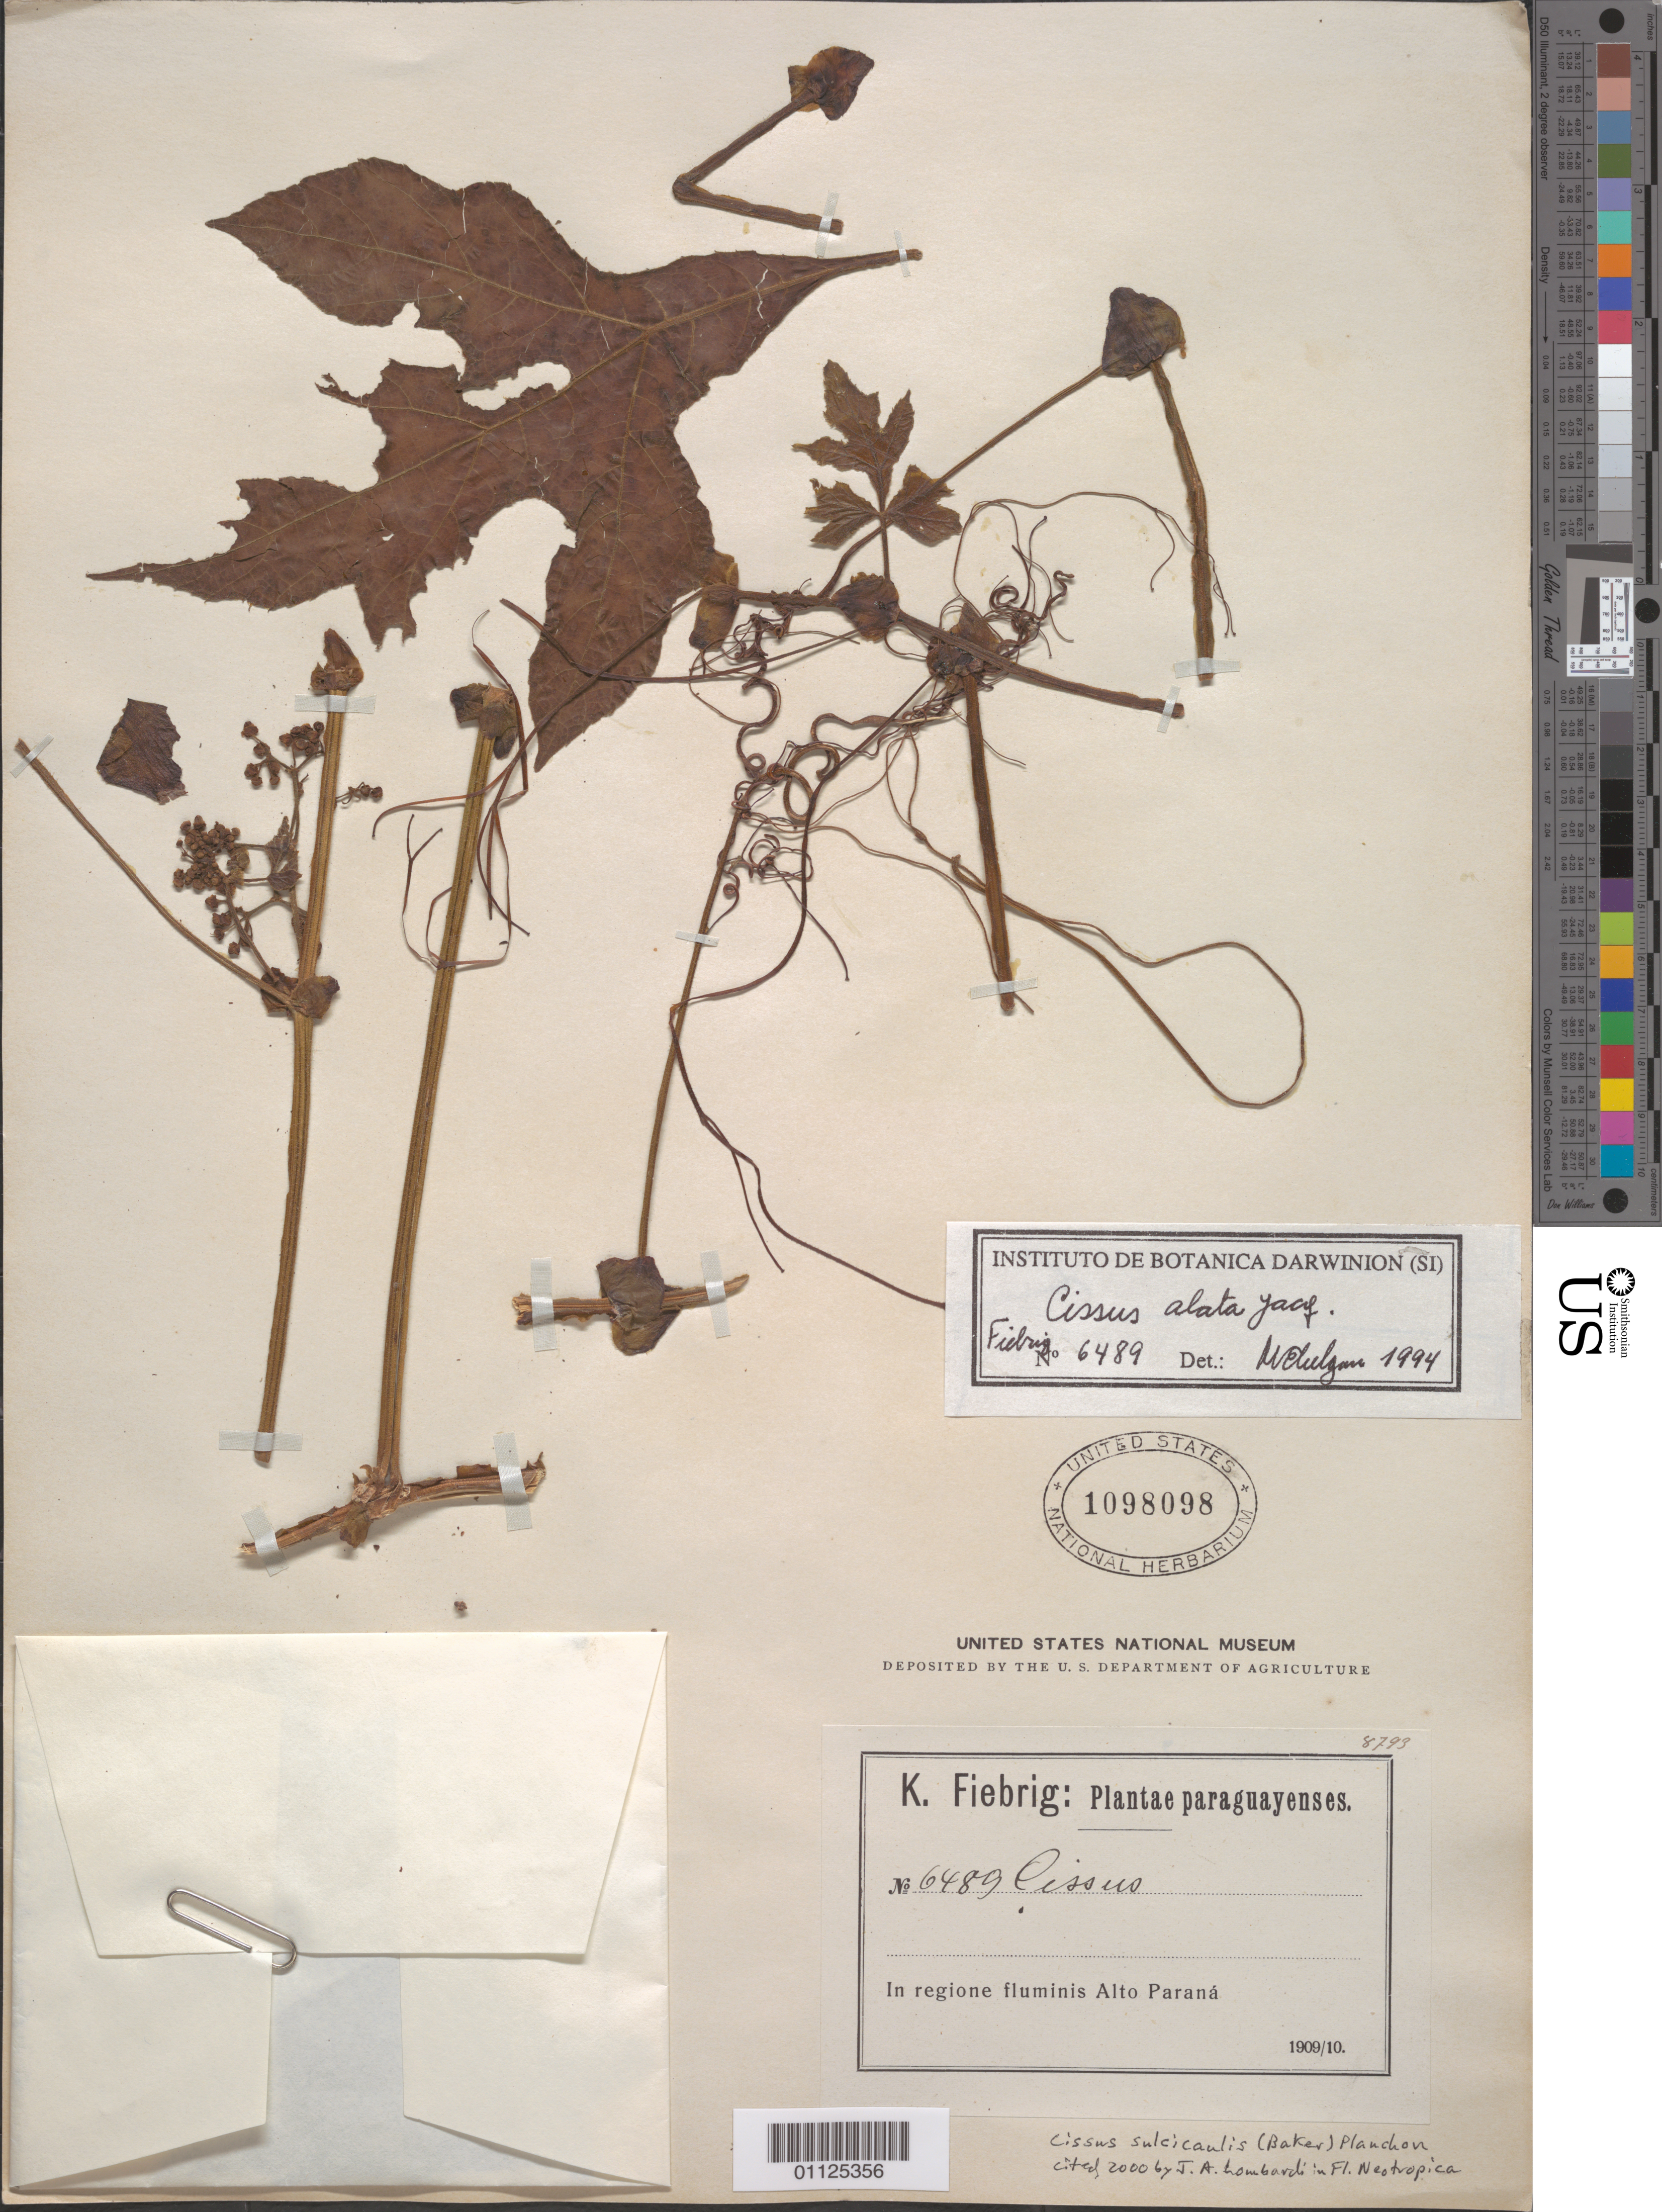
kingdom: Plantae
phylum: Tracheophyta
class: Magnoliopsida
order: Vitales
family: Vitaceae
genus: Cissus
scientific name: Cissus sulcicaulis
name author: (Baker) Planch.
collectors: K. Fiebrig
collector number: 6489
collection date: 1909/1910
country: Paraguay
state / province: Alto Paraná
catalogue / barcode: US 1098098